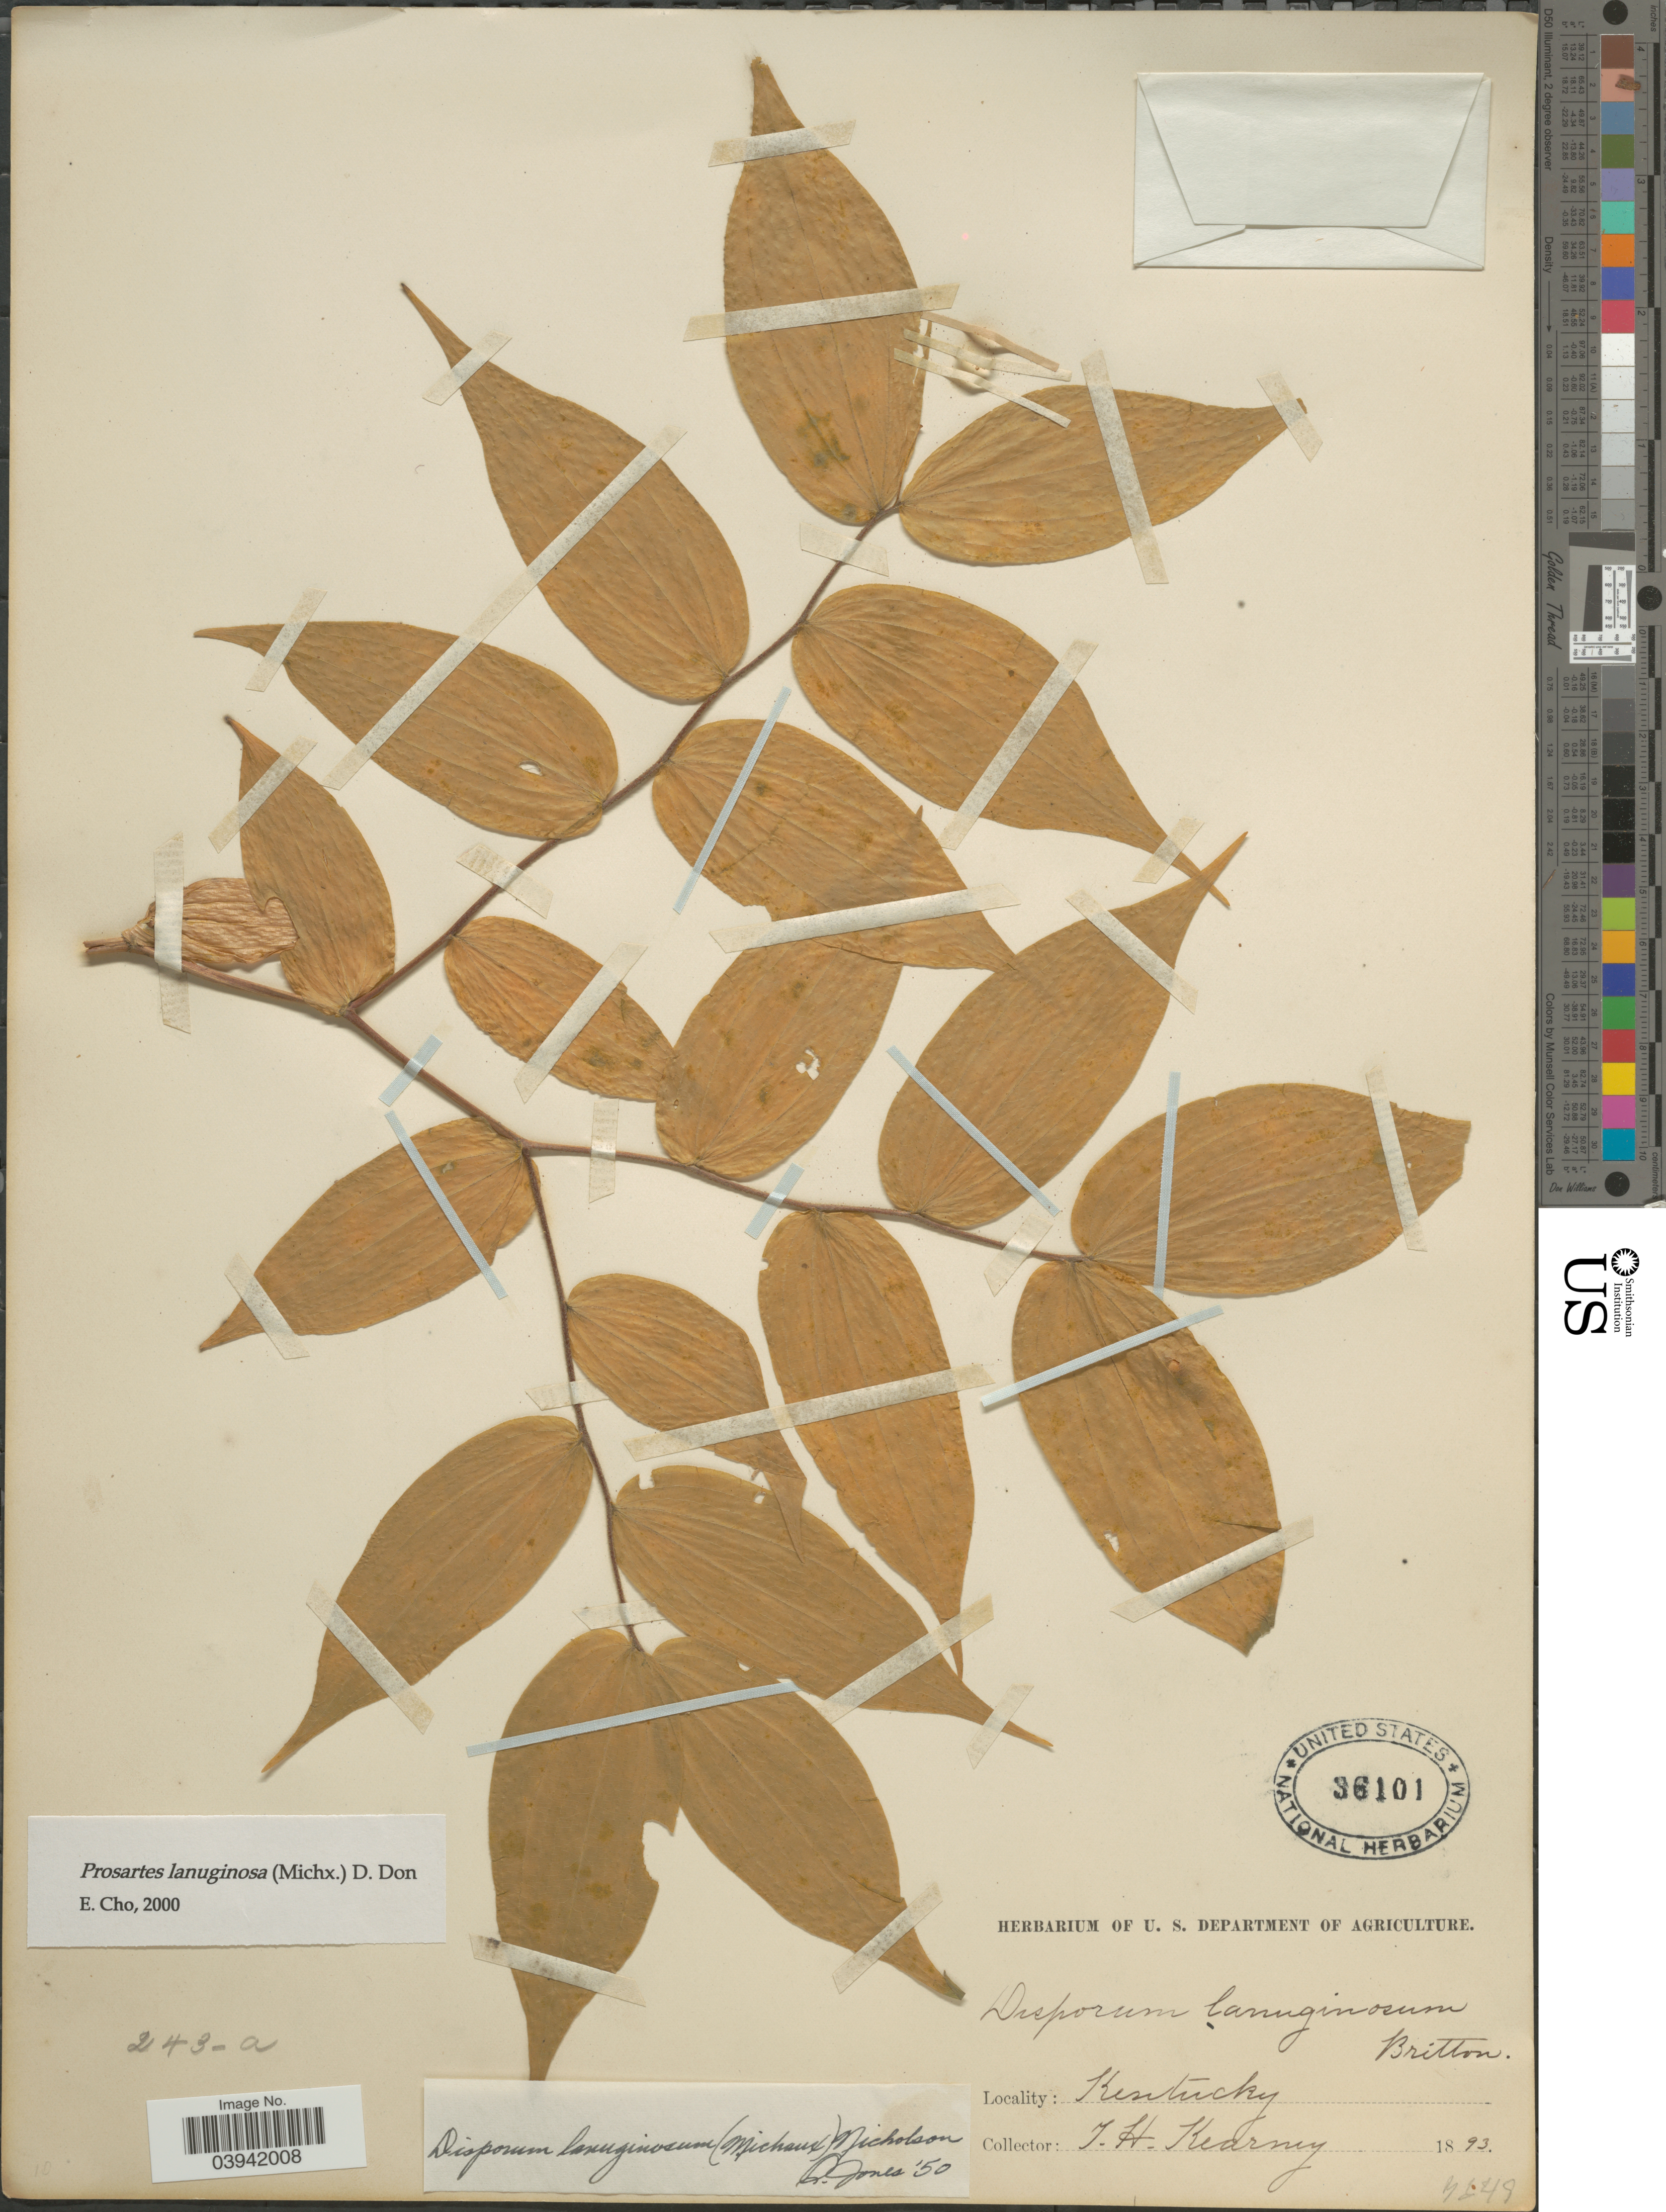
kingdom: Plantae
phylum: Tracheophyta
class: Liliopsida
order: Liliales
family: Liliaceae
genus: Prosartes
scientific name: Prosartes lanuginosa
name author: D. Don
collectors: T. H. Kearney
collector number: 7649*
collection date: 1893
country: United States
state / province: Kentucky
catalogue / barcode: US 36101